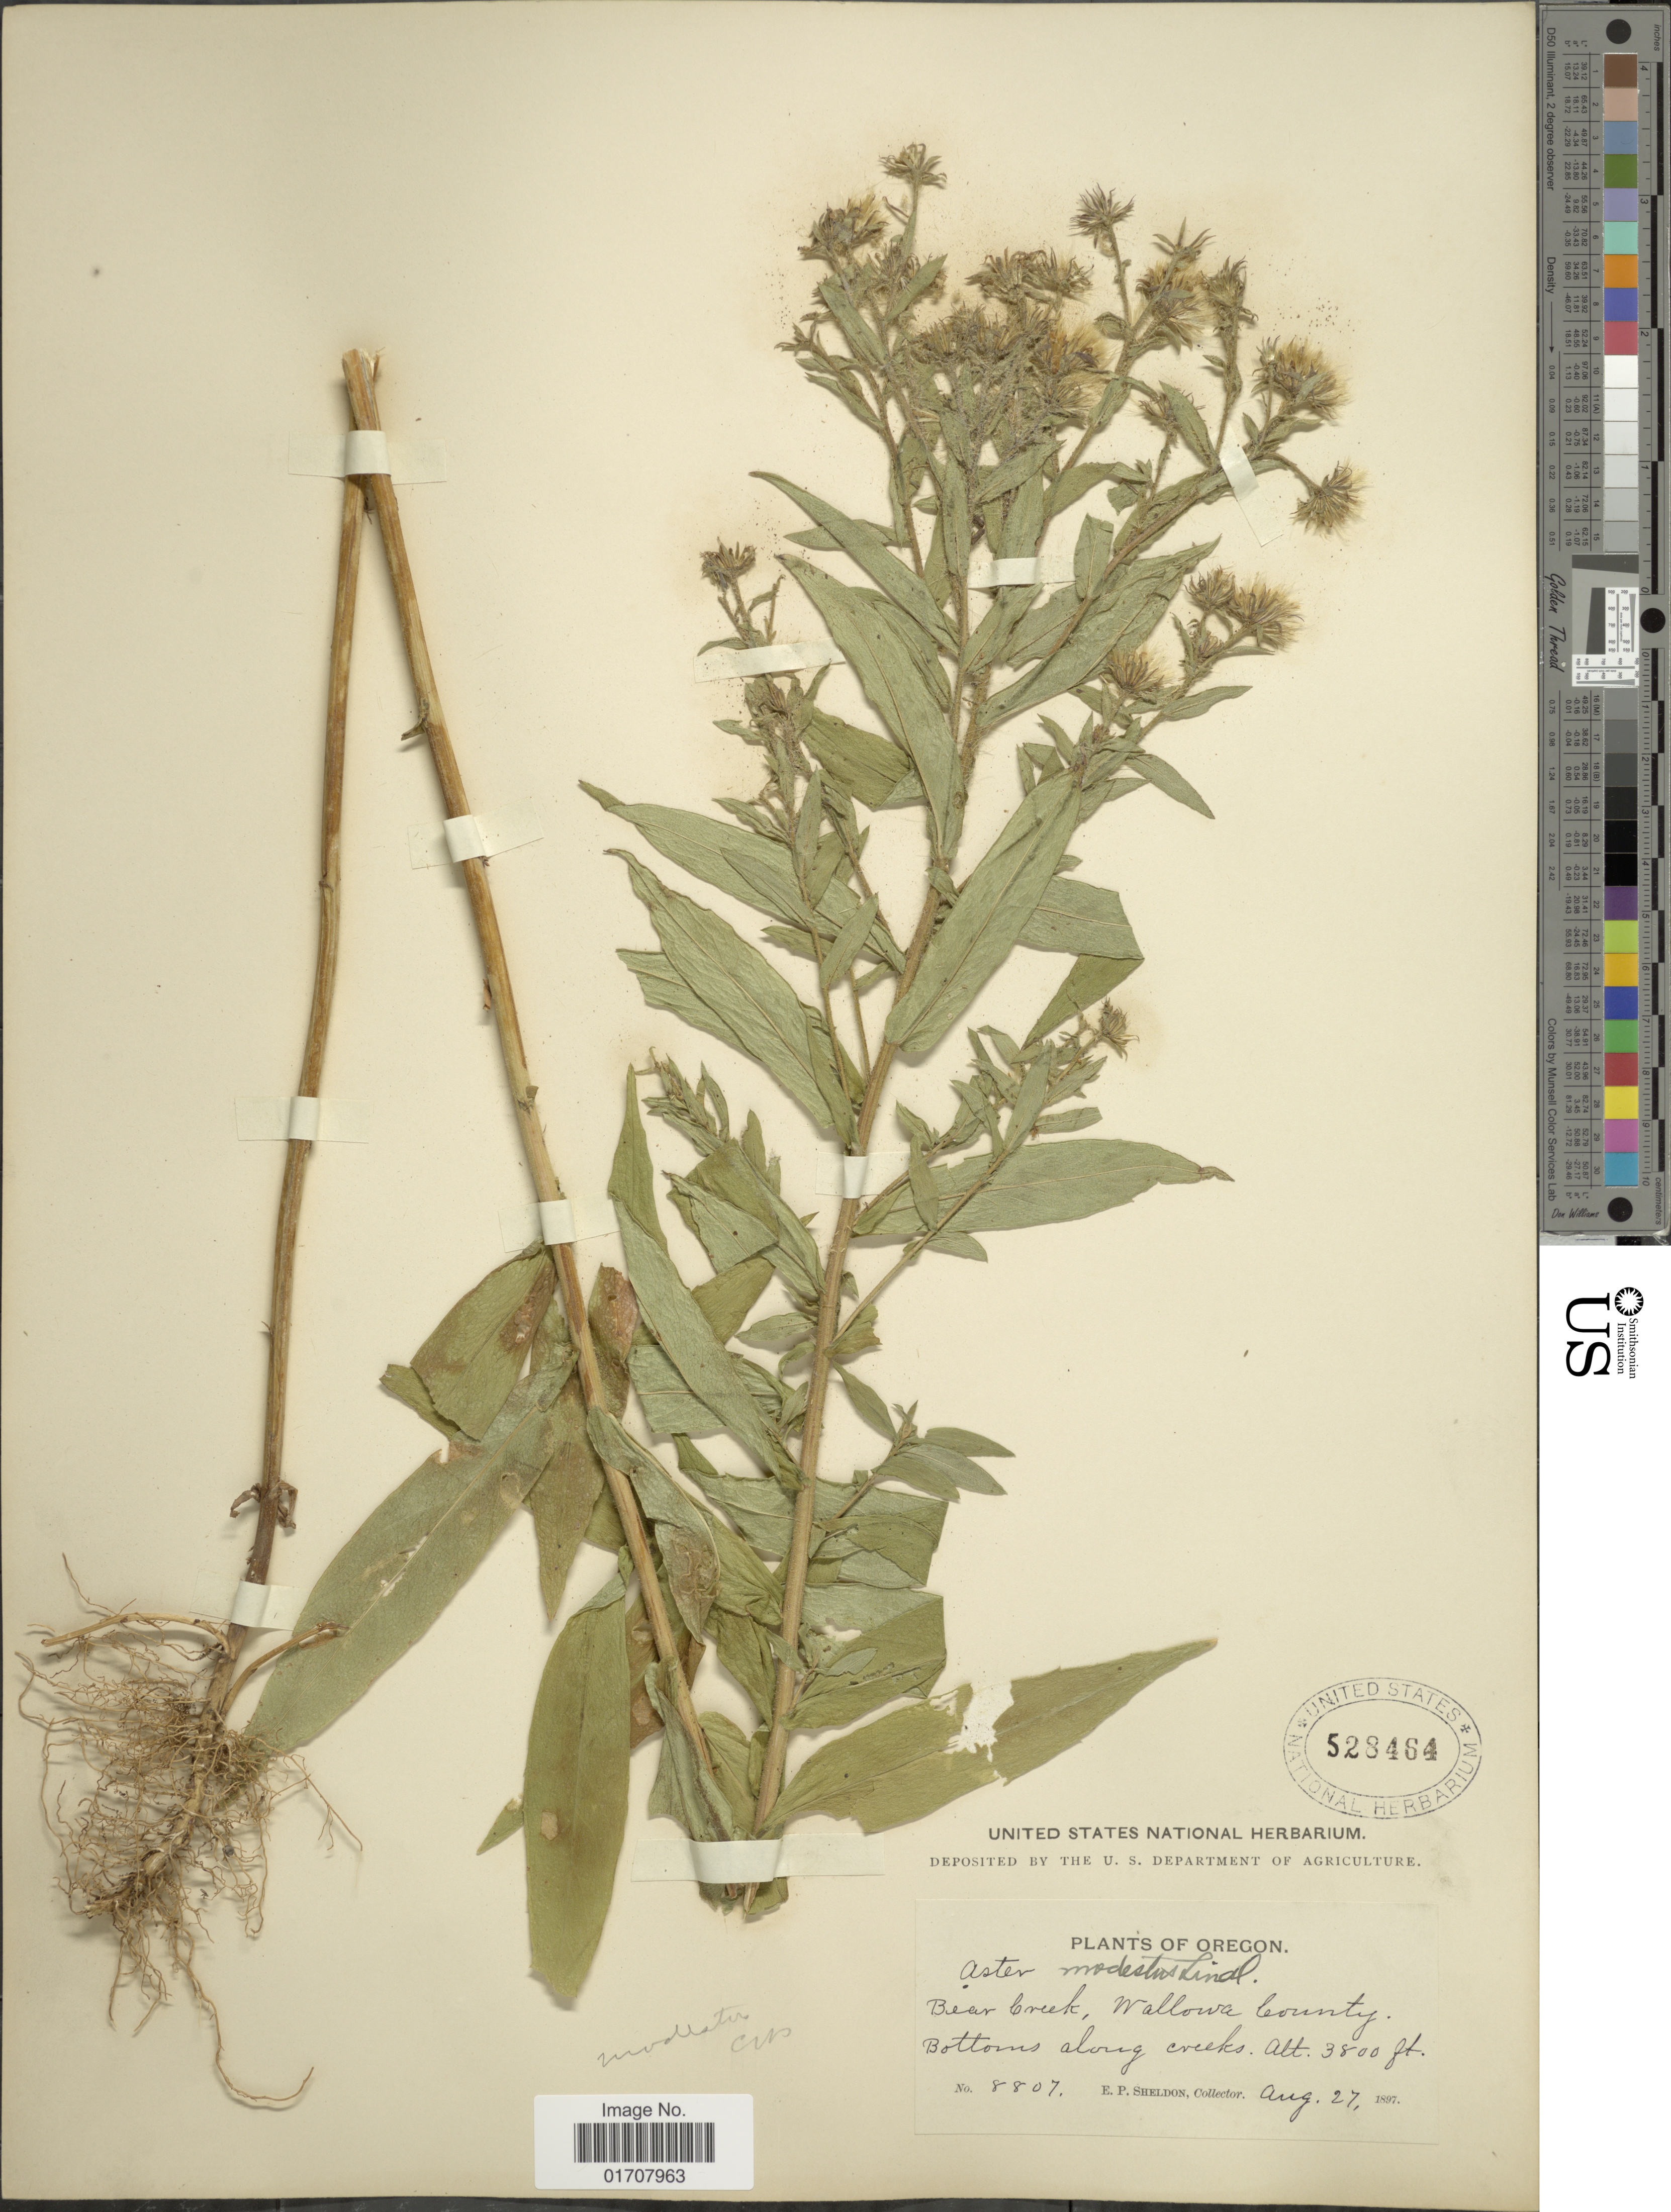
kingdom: Plantae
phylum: Tracheophyta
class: Magnoliopsida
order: Asterales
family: Asteraceae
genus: Canadanthus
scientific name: Canadanthus modestus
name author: (Lindl.) G.L. Nesom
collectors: E. P. Sheldon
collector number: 8807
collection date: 1897-08-27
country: United States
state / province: Oregon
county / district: Wallowa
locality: Bear Bank, Wallowa County, Bottom along creeks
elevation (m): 1158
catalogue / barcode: US 528484